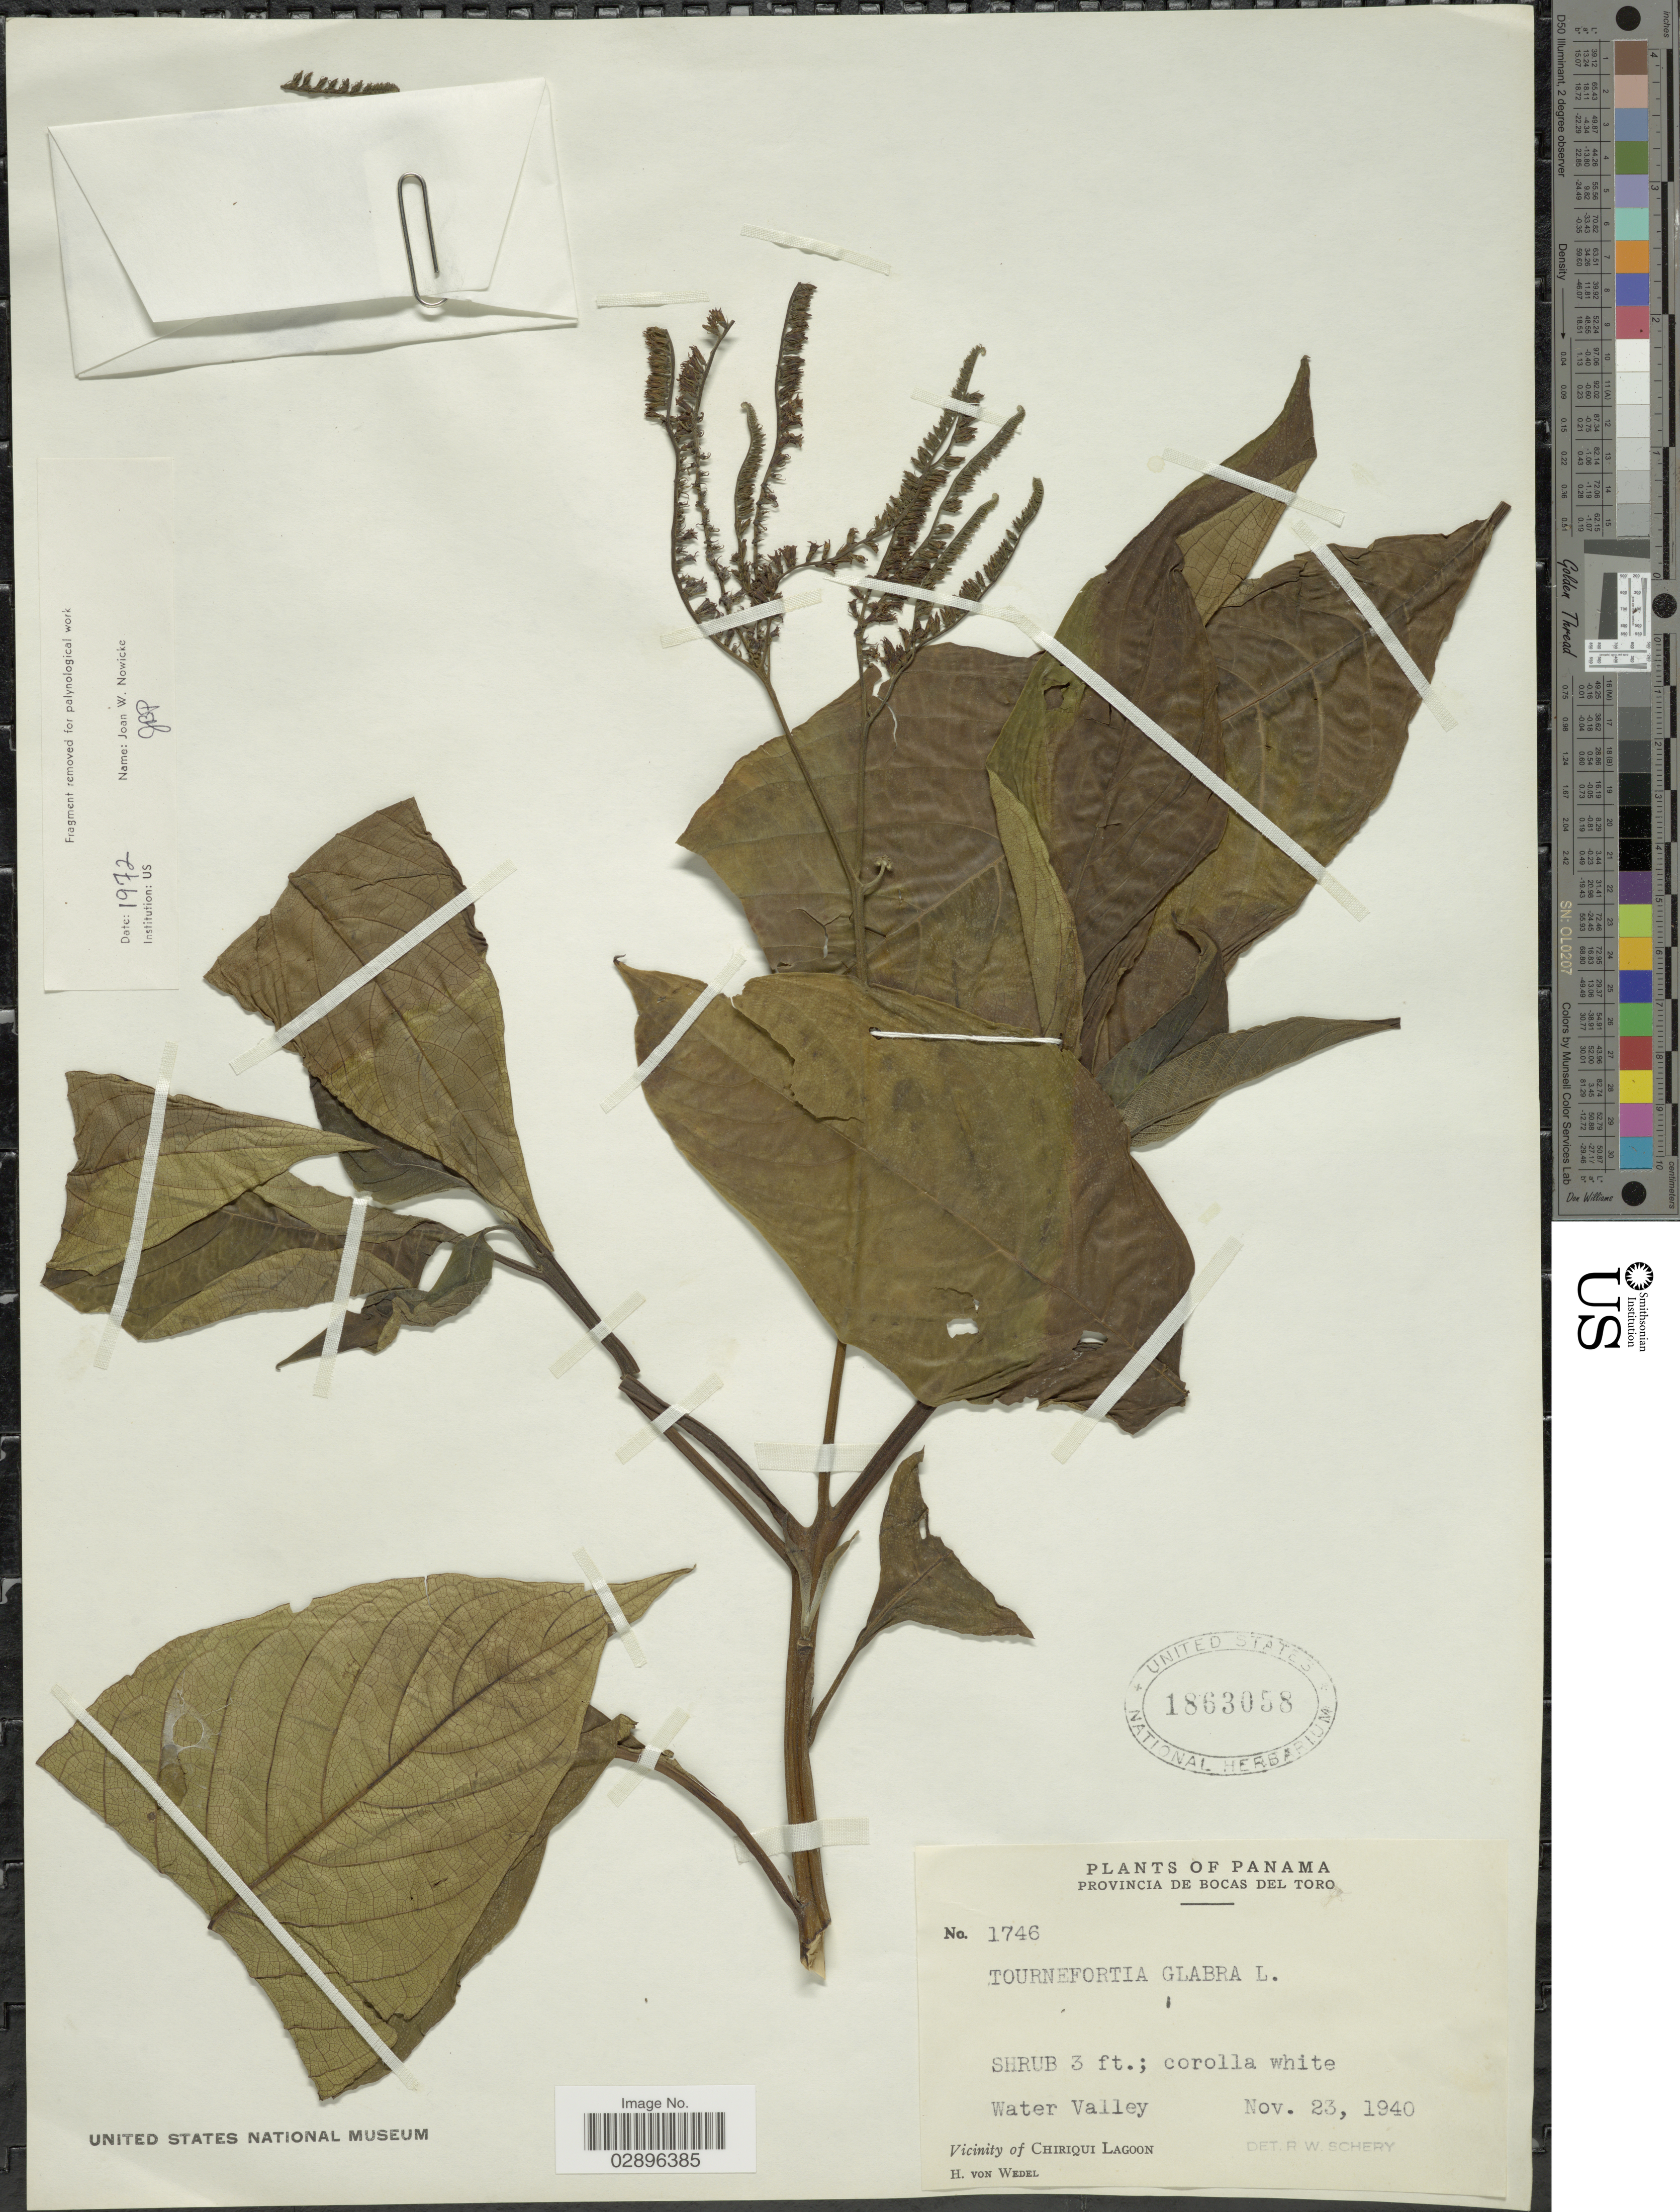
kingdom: Plantae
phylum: Tracheophyta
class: Magnoliopsida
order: Boraginales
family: Heliotropiaceae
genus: Tournefortia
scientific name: Tournefortia glabra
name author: L.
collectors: H. von Wedel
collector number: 1746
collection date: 1940-11-23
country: Panama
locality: Water Valley. Vicinity of Chiriqui Lagoon.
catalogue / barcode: US 1863058